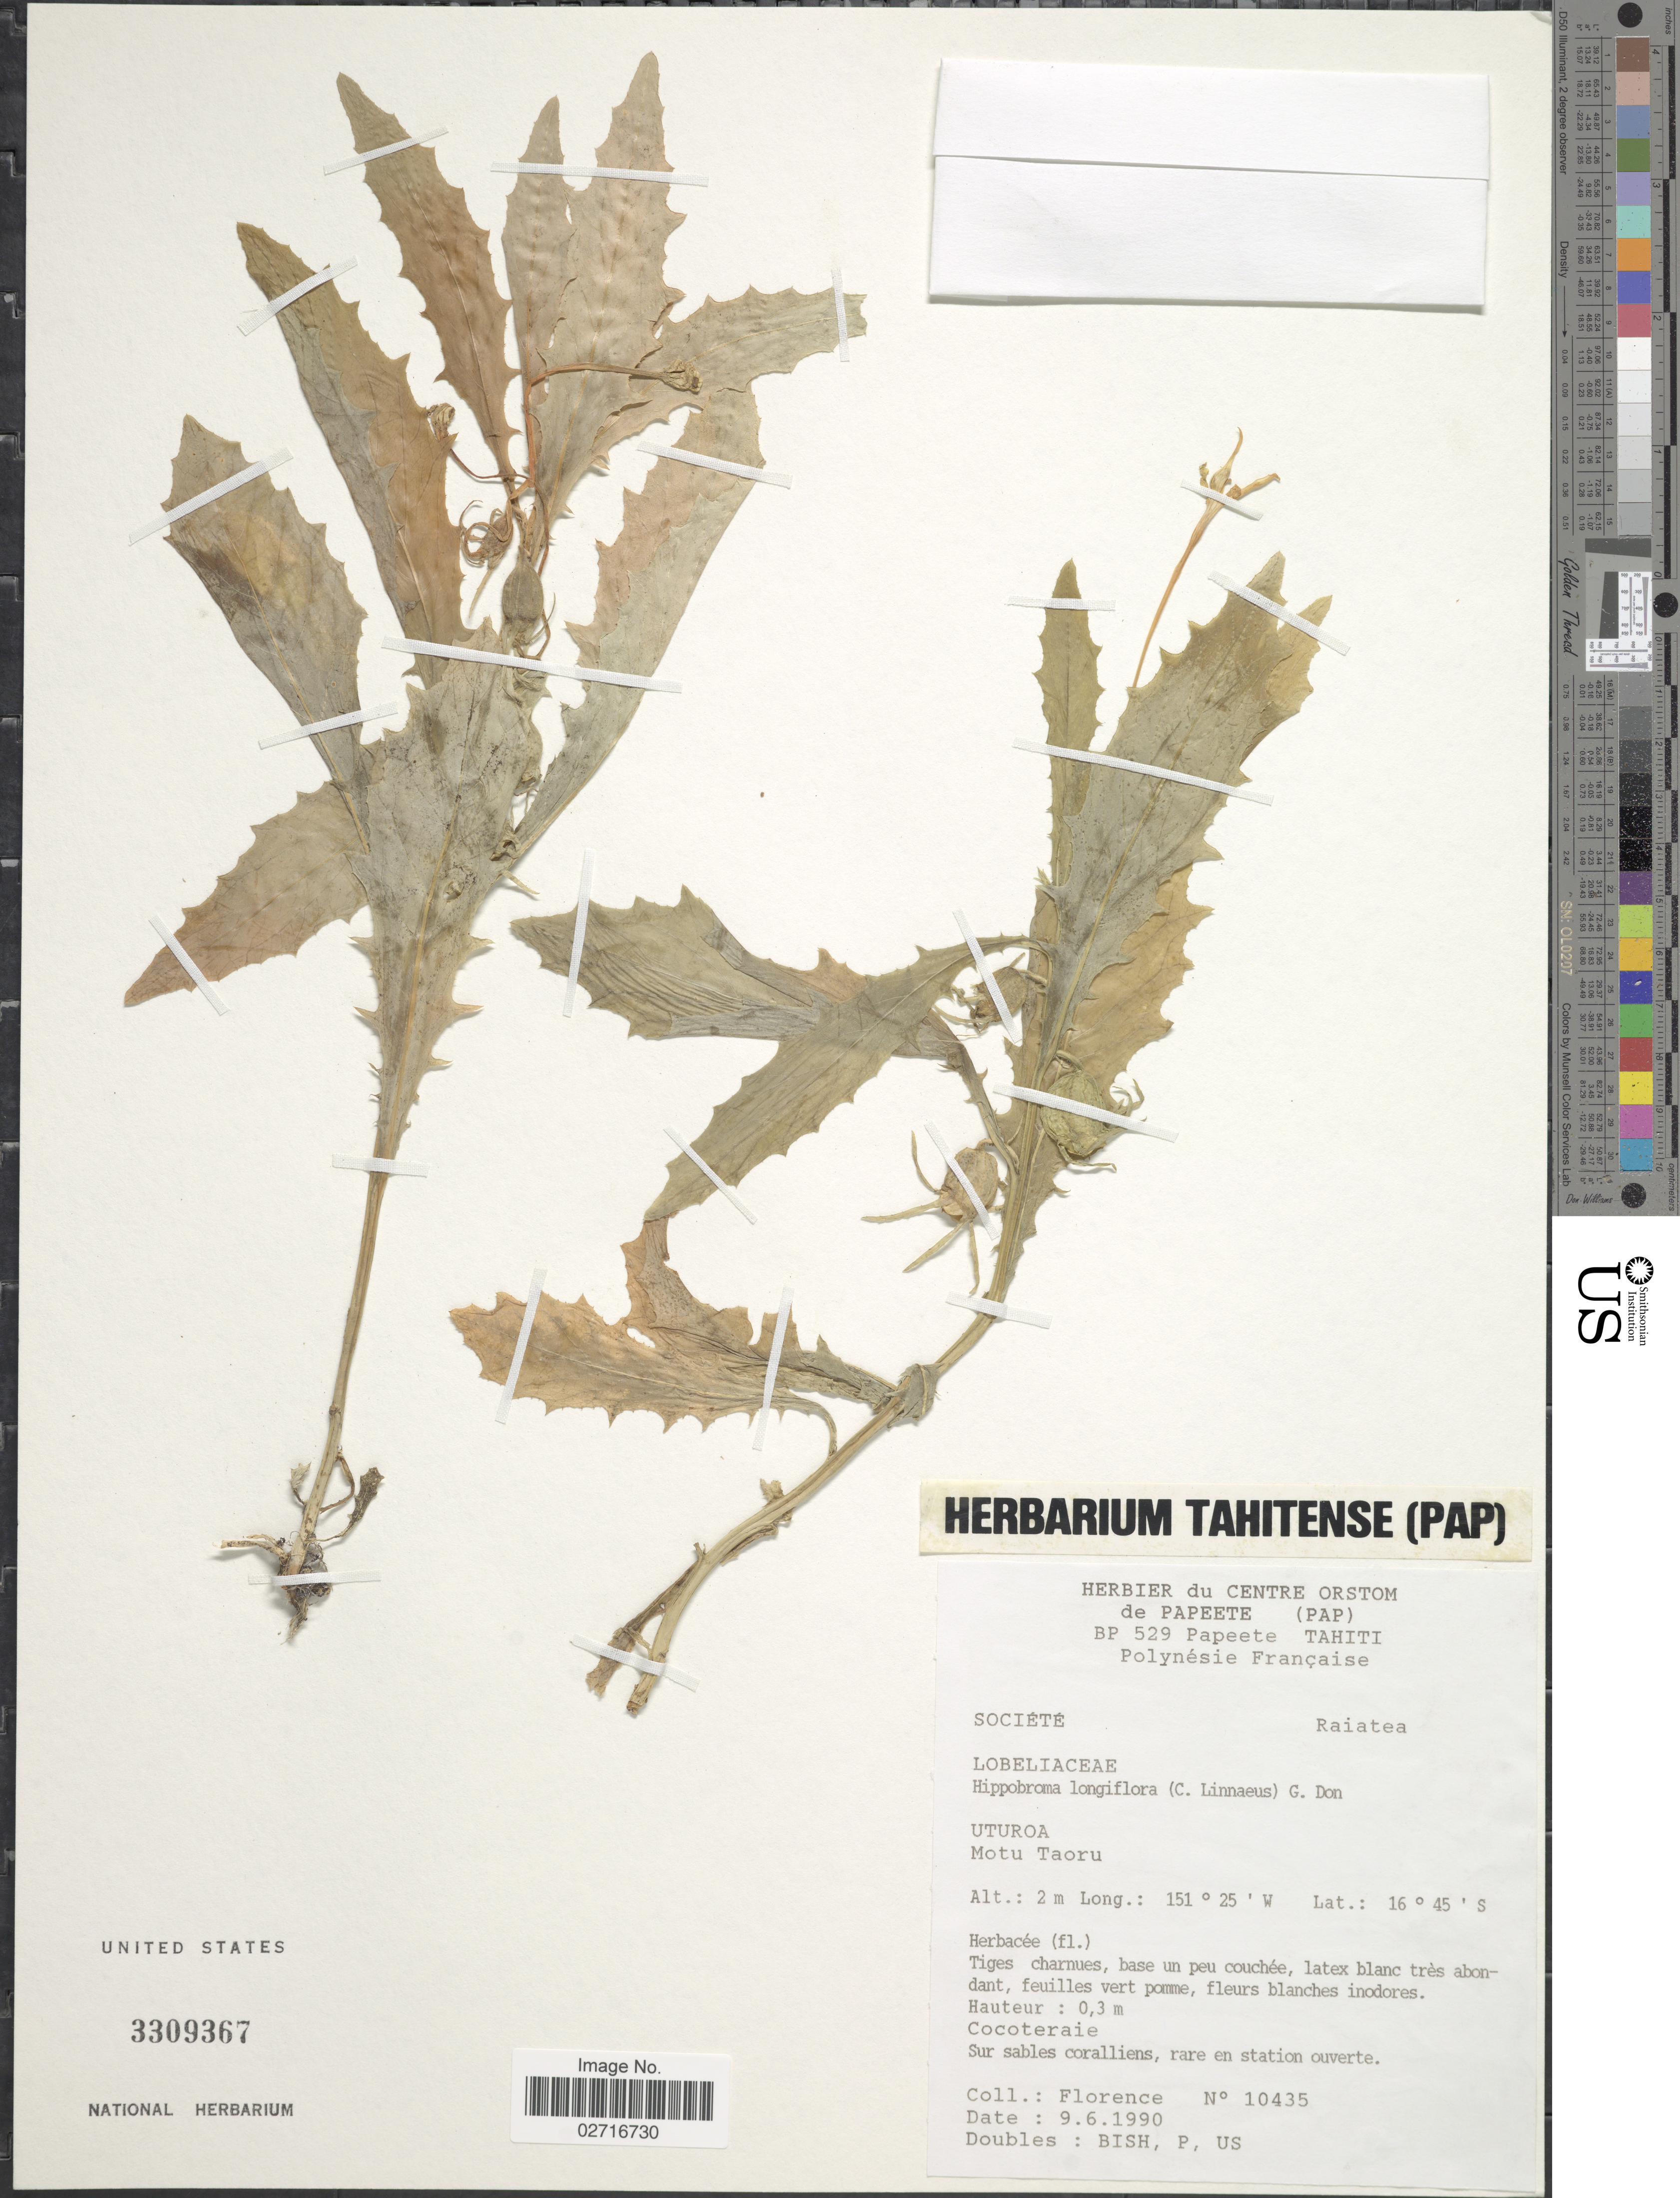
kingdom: Plantae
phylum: Tracheophyta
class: Magnoliopsida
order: Asterales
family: Campanulaceae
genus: Hippobroma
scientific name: Hippobroma longiflora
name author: (L.) G. Don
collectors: -. Florence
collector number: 10435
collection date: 1990-06-09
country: French Polynesia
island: Raiatea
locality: Societe, Raiatea, Uturoa, Motu Taoru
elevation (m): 2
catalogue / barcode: US 3309367